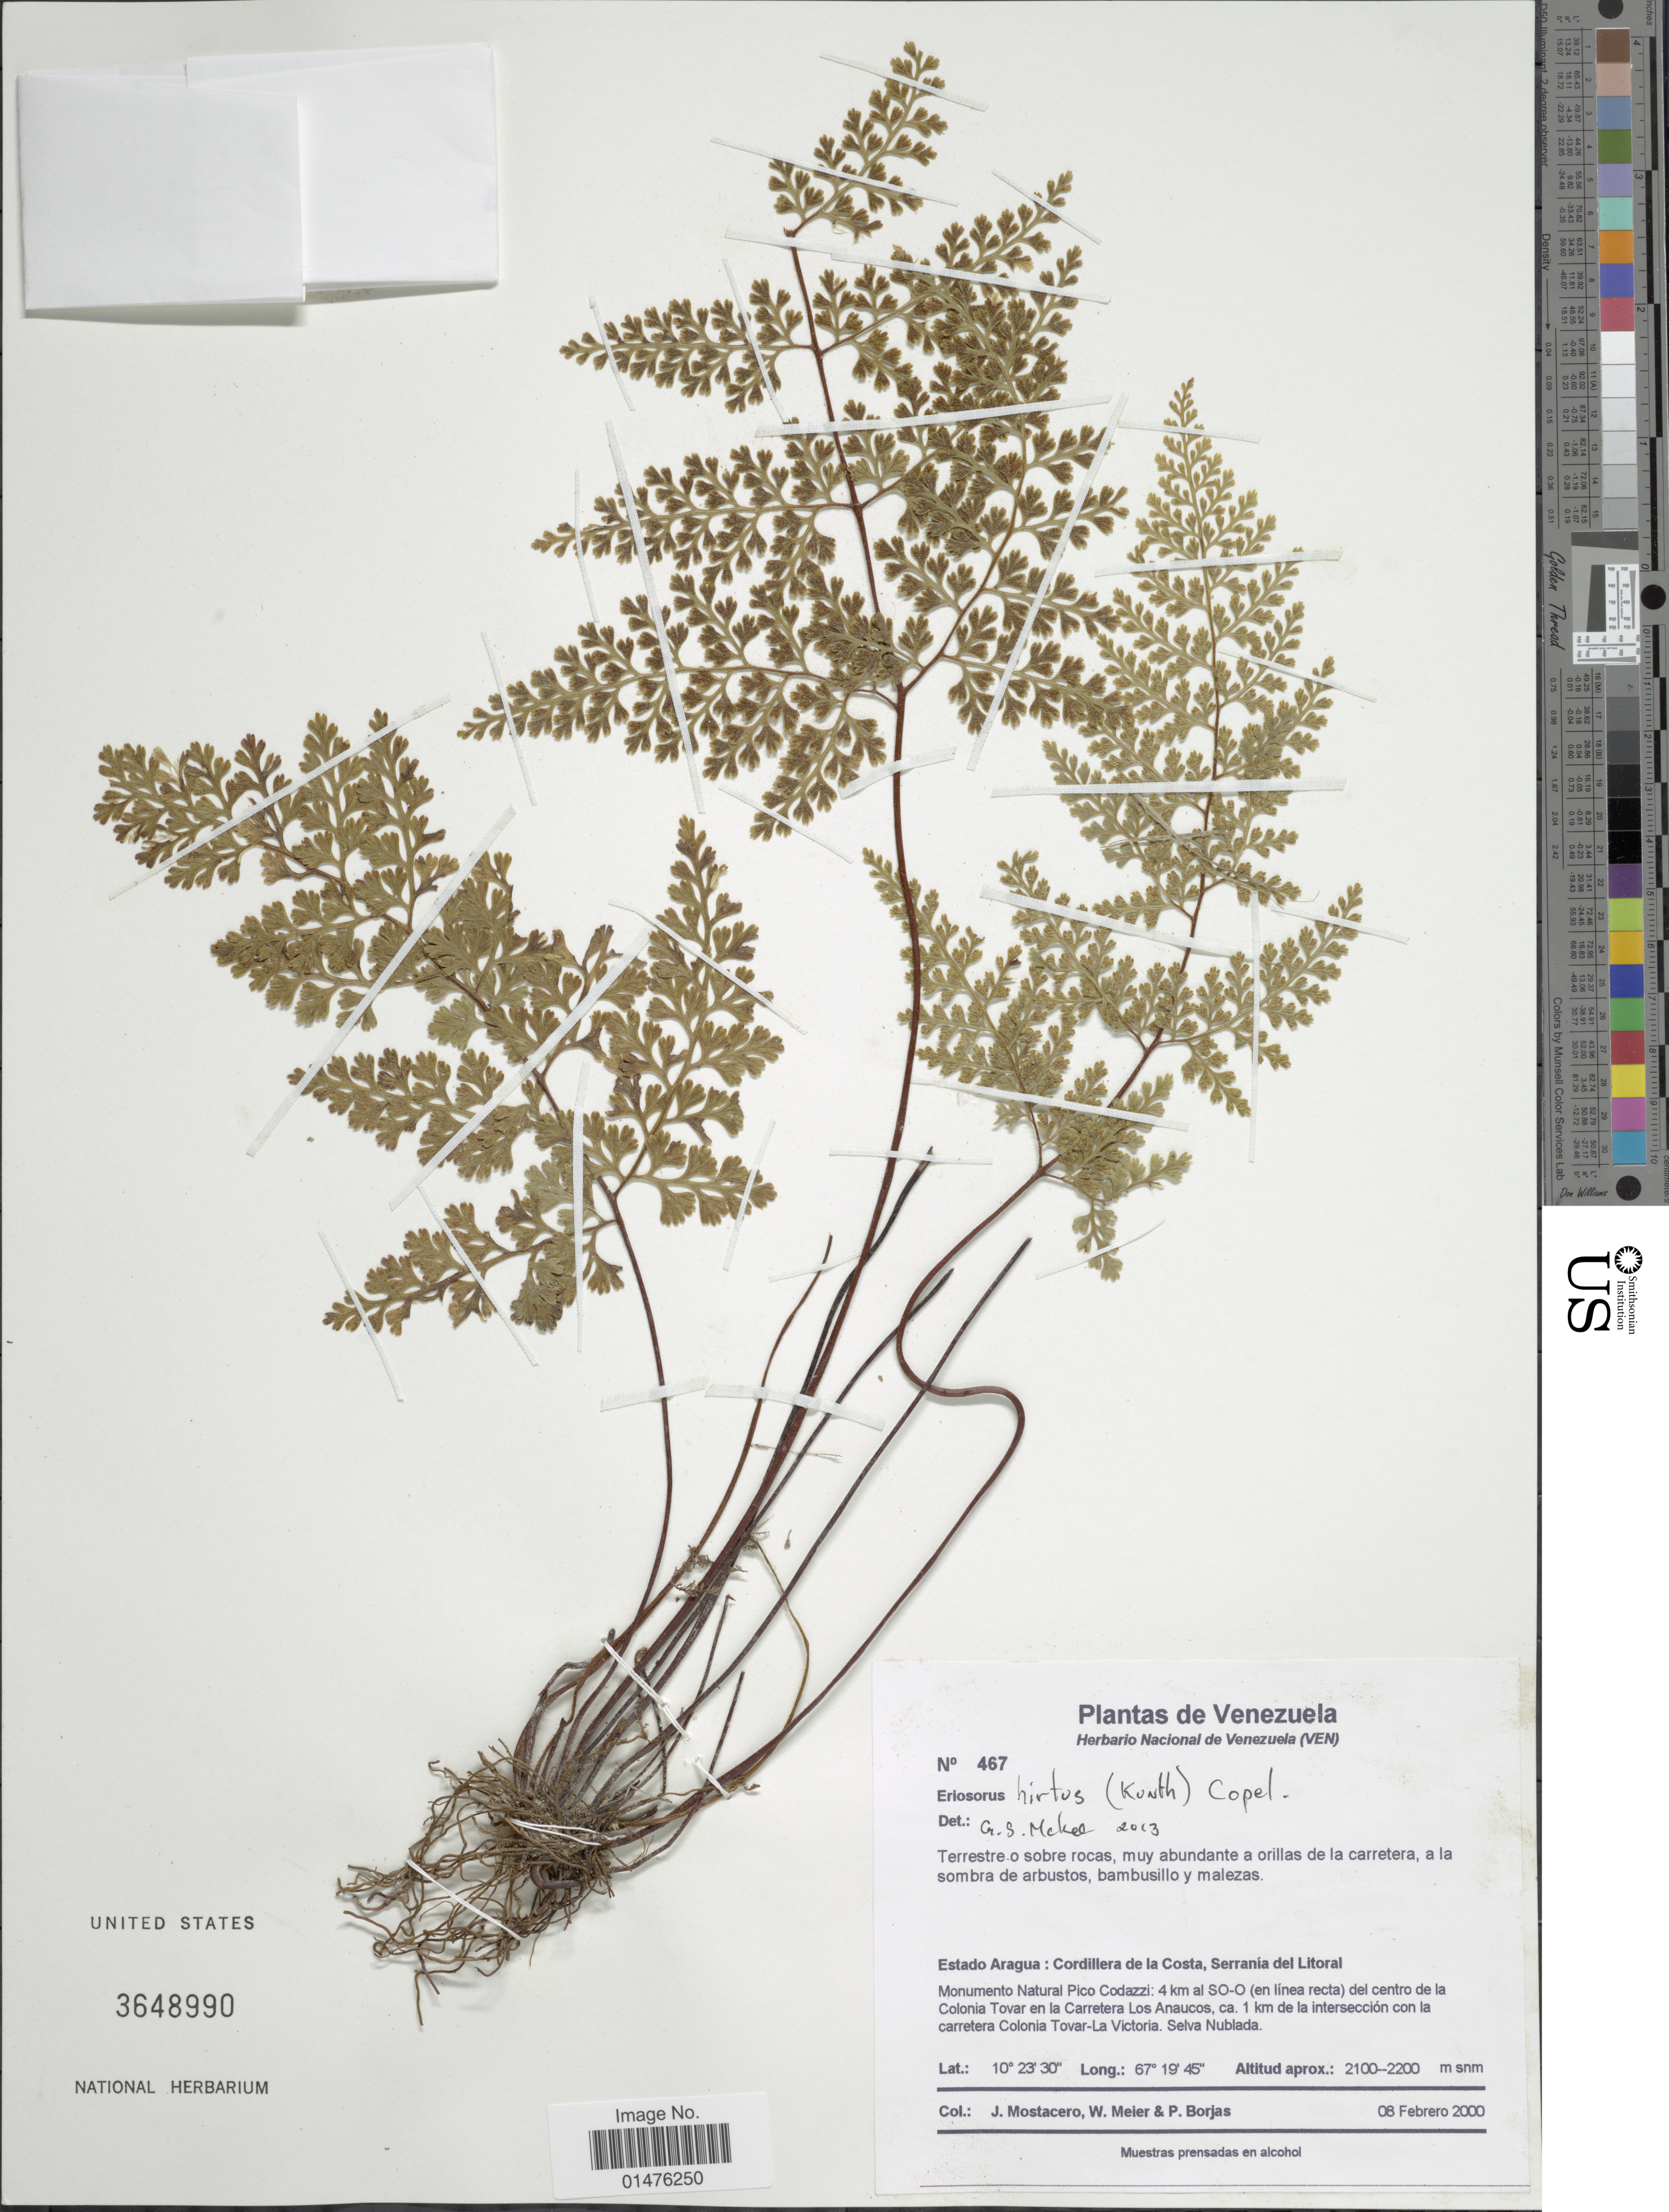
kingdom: Plantae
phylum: Tracheophyta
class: Polypodiopsida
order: Polypodiales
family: Pteridaceae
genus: Jamesonia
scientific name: Jamesonia hirta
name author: (Kunth) Christenh.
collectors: J. Mostacero, W. Meier & P. Borjas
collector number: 467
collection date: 2000-02-08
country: Venezuela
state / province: Aragua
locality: Cordillera de la Costa, Serrania del Litoral, Monumento Natural Pico Codazzi: 4 km al So-O (en linea recta) del centro de la Colonia Tovar en la Carretera LOs Anaucos, ca. 1 km de la intersección con la carretera Colonia Tovar-La Victoria, Selva Nublada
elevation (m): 2100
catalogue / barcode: US 3648990